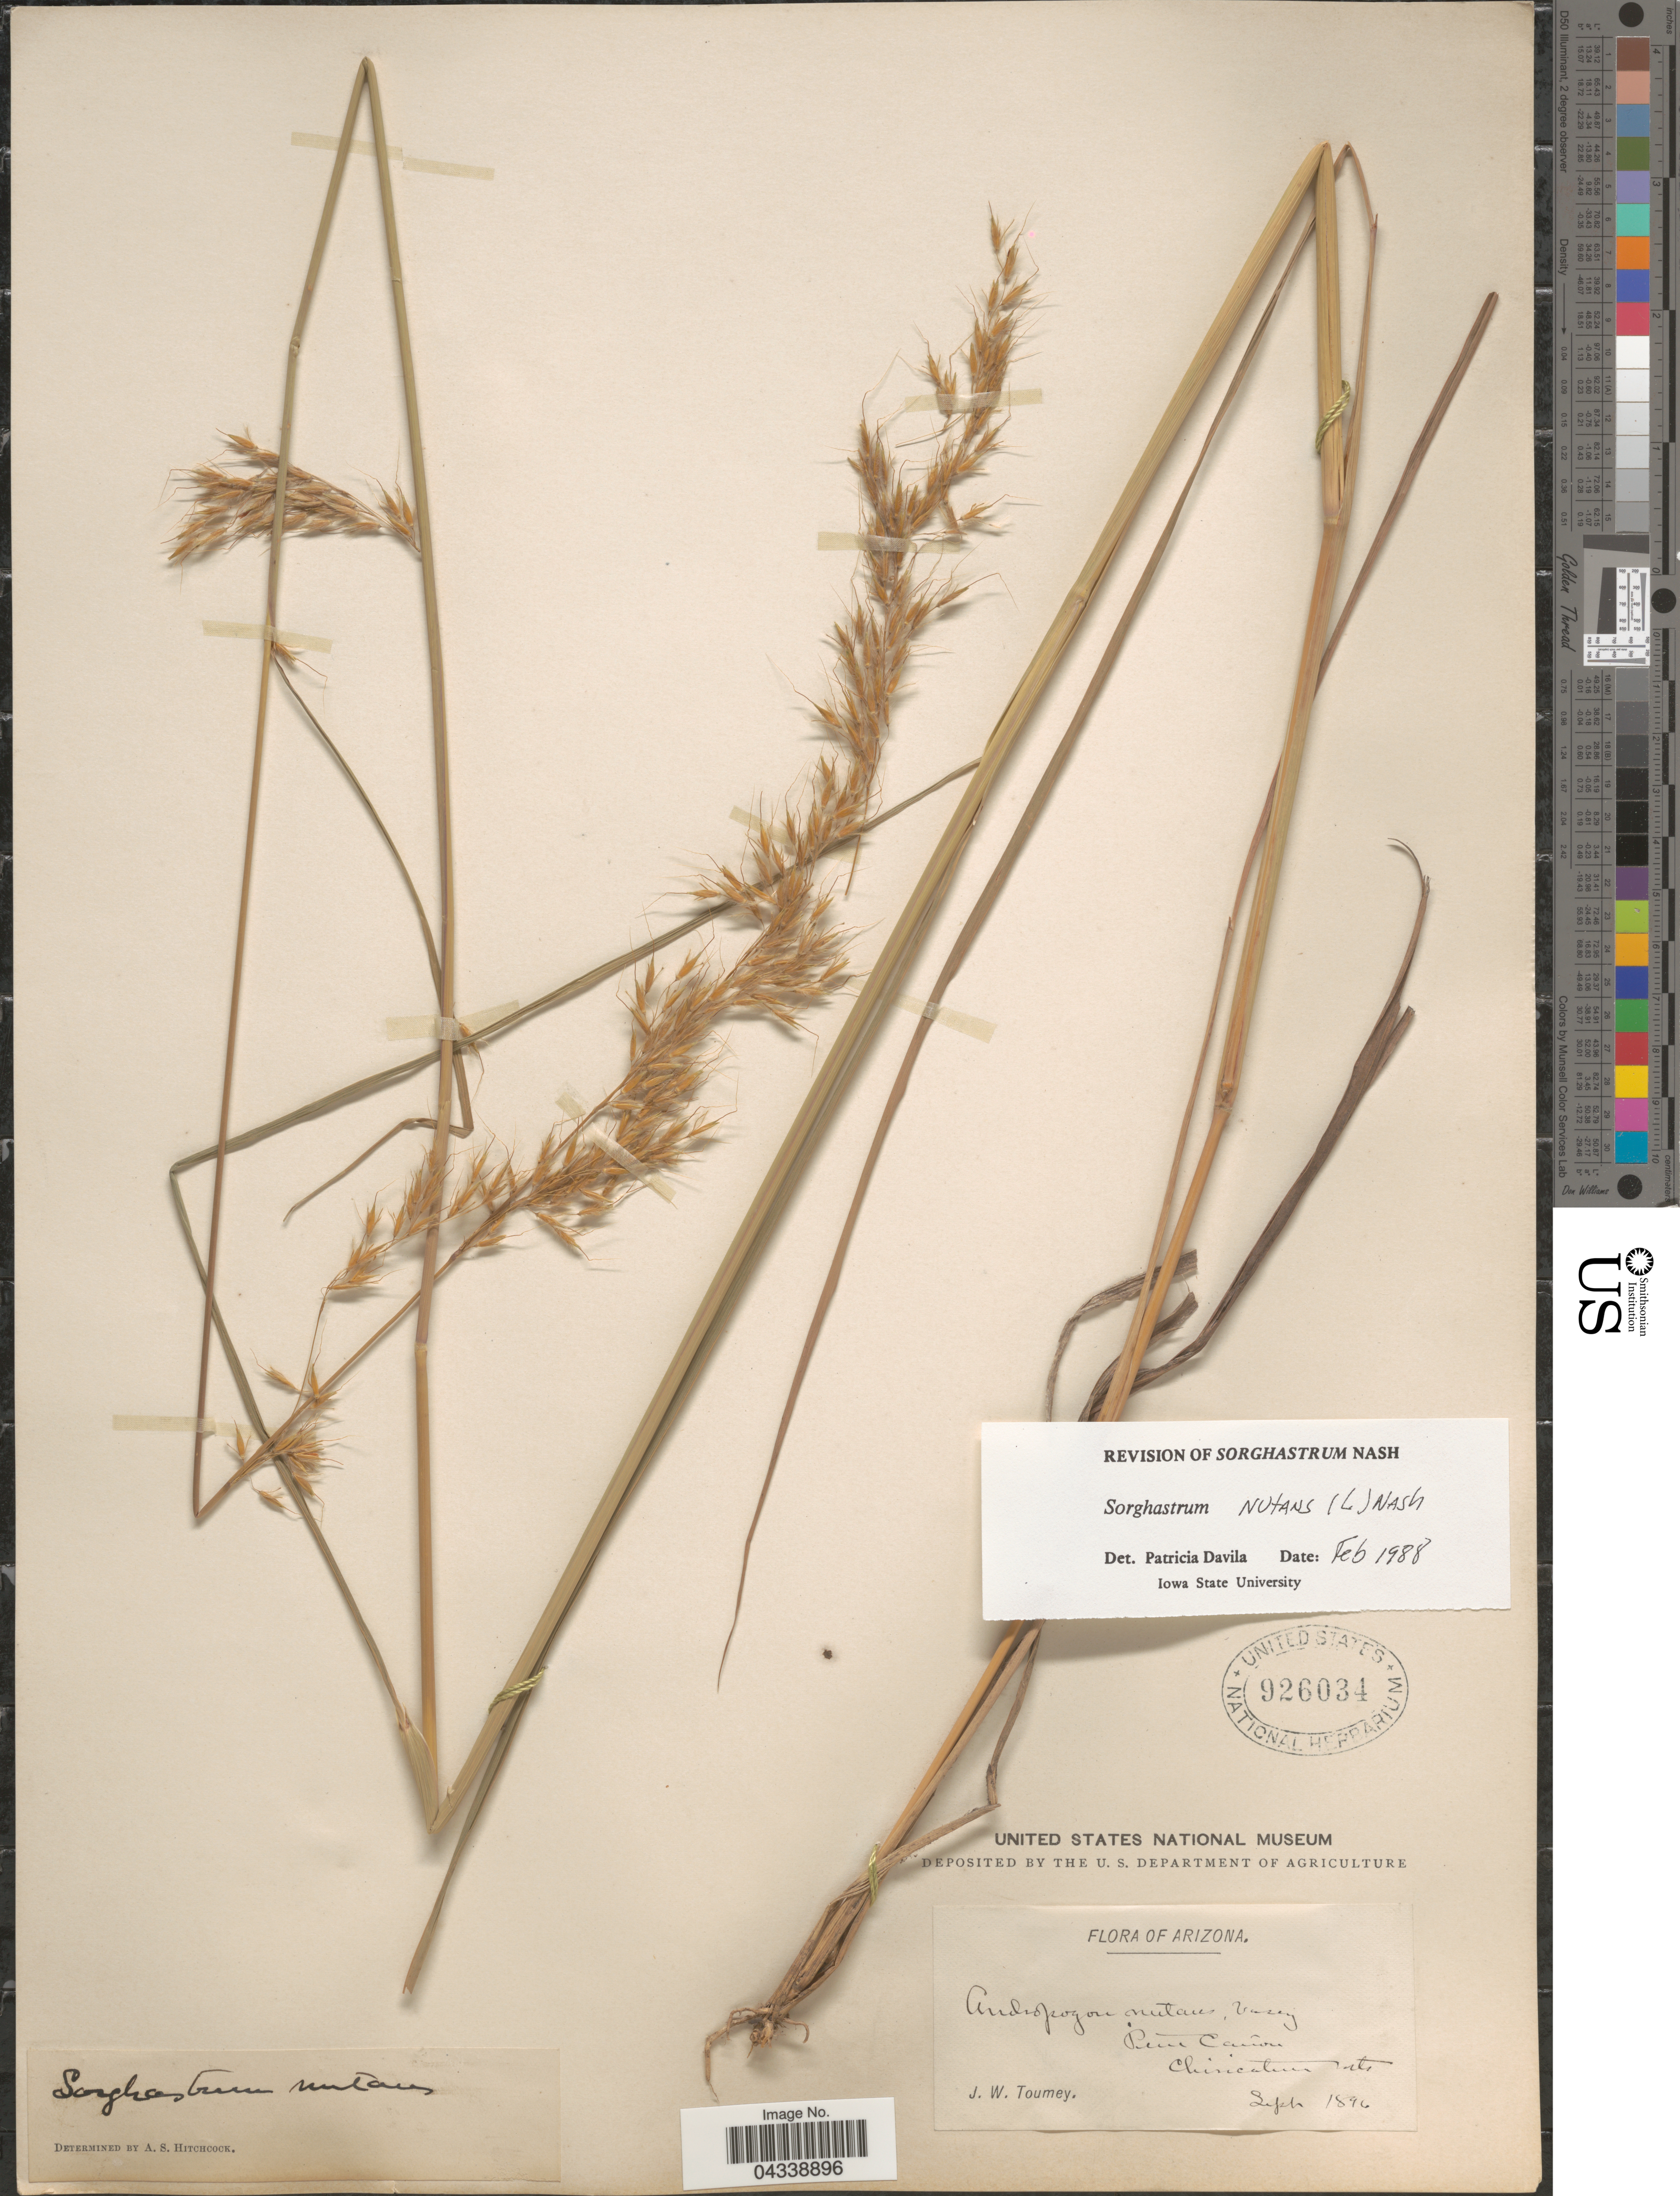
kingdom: Plantae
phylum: Tracheophyta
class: Liliopsida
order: Poales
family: Poaceae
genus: Sorghastrum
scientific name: Sorghastrum nutans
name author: (L.) Nash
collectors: J. W. Toumey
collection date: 1896-09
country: United States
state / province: Arizona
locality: Pine Cañon. Chiricahua Mts.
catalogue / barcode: US 926034